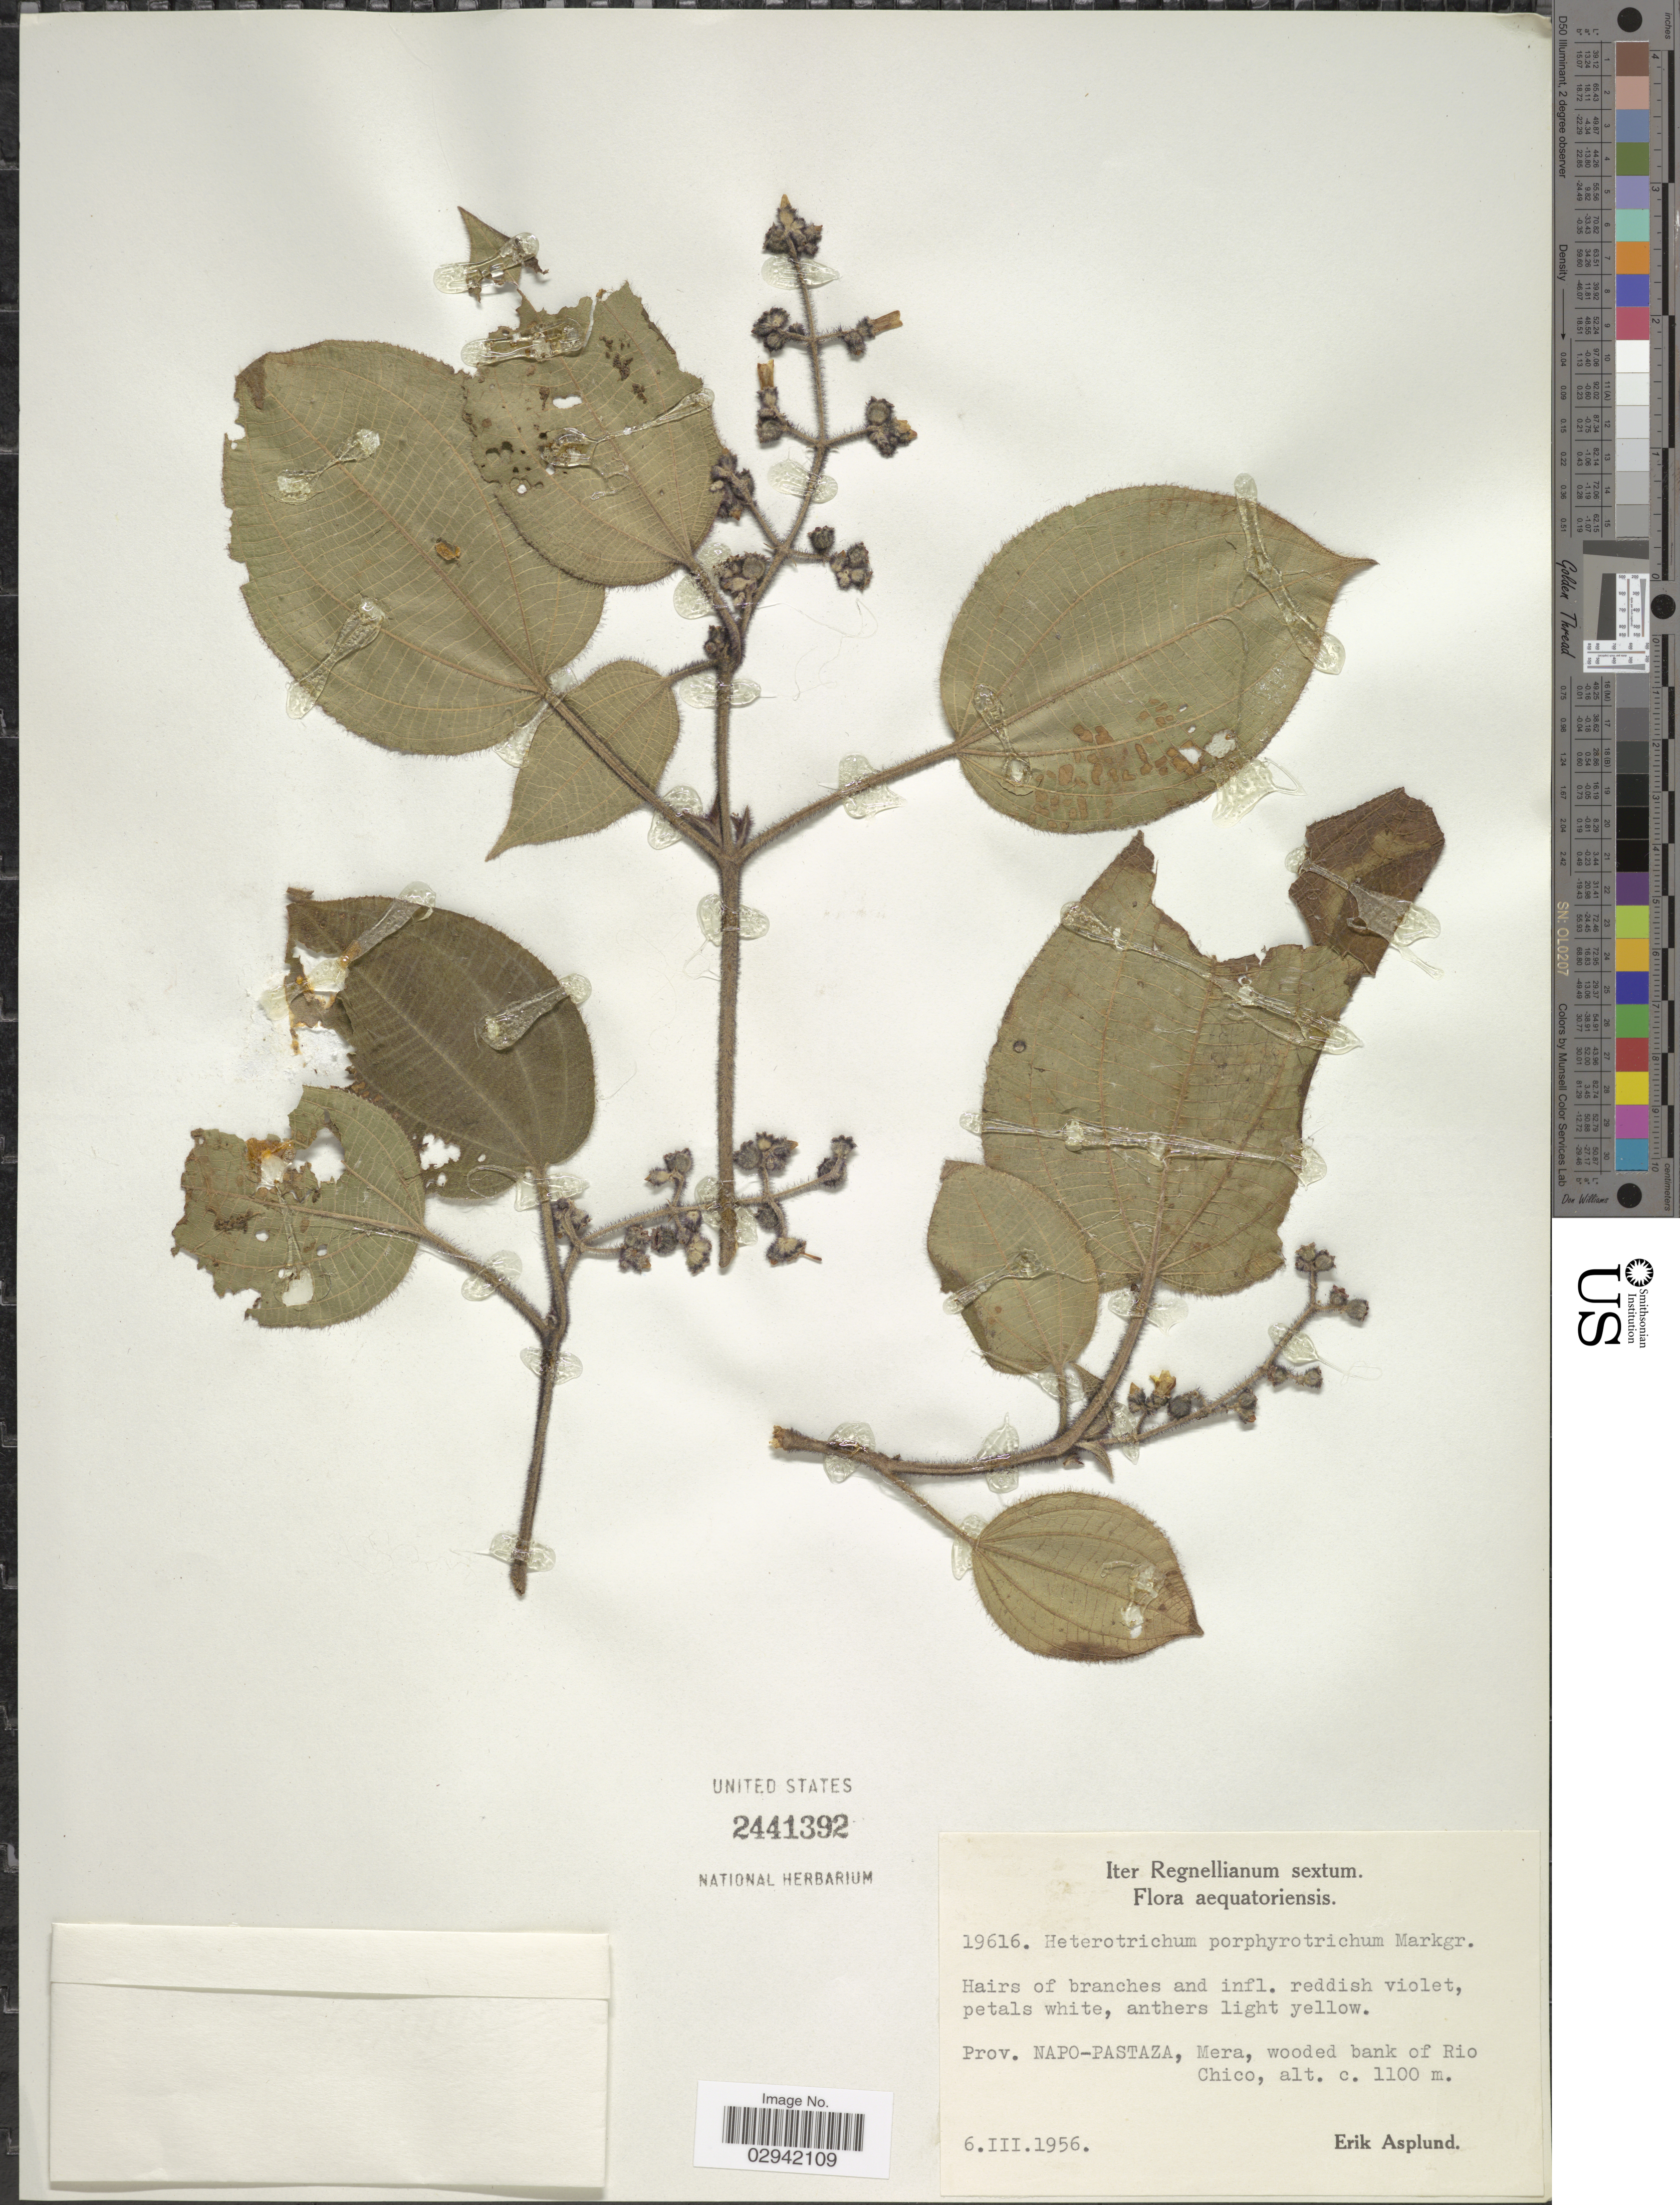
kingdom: Plantae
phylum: Tracheophyta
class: Magnoliopsida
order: Myrtales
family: Melastomataceae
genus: Miconia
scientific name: Miconia porphyrotricha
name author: (Markgr.) Wurdack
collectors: E. Asplund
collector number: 19616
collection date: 1956-03-06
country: Ecuador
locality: Aequatoriensis. Prov. Napo-Pastaza, Mera, wooded bank of Rio Chico.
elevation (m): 1100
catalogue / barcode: US 2441392